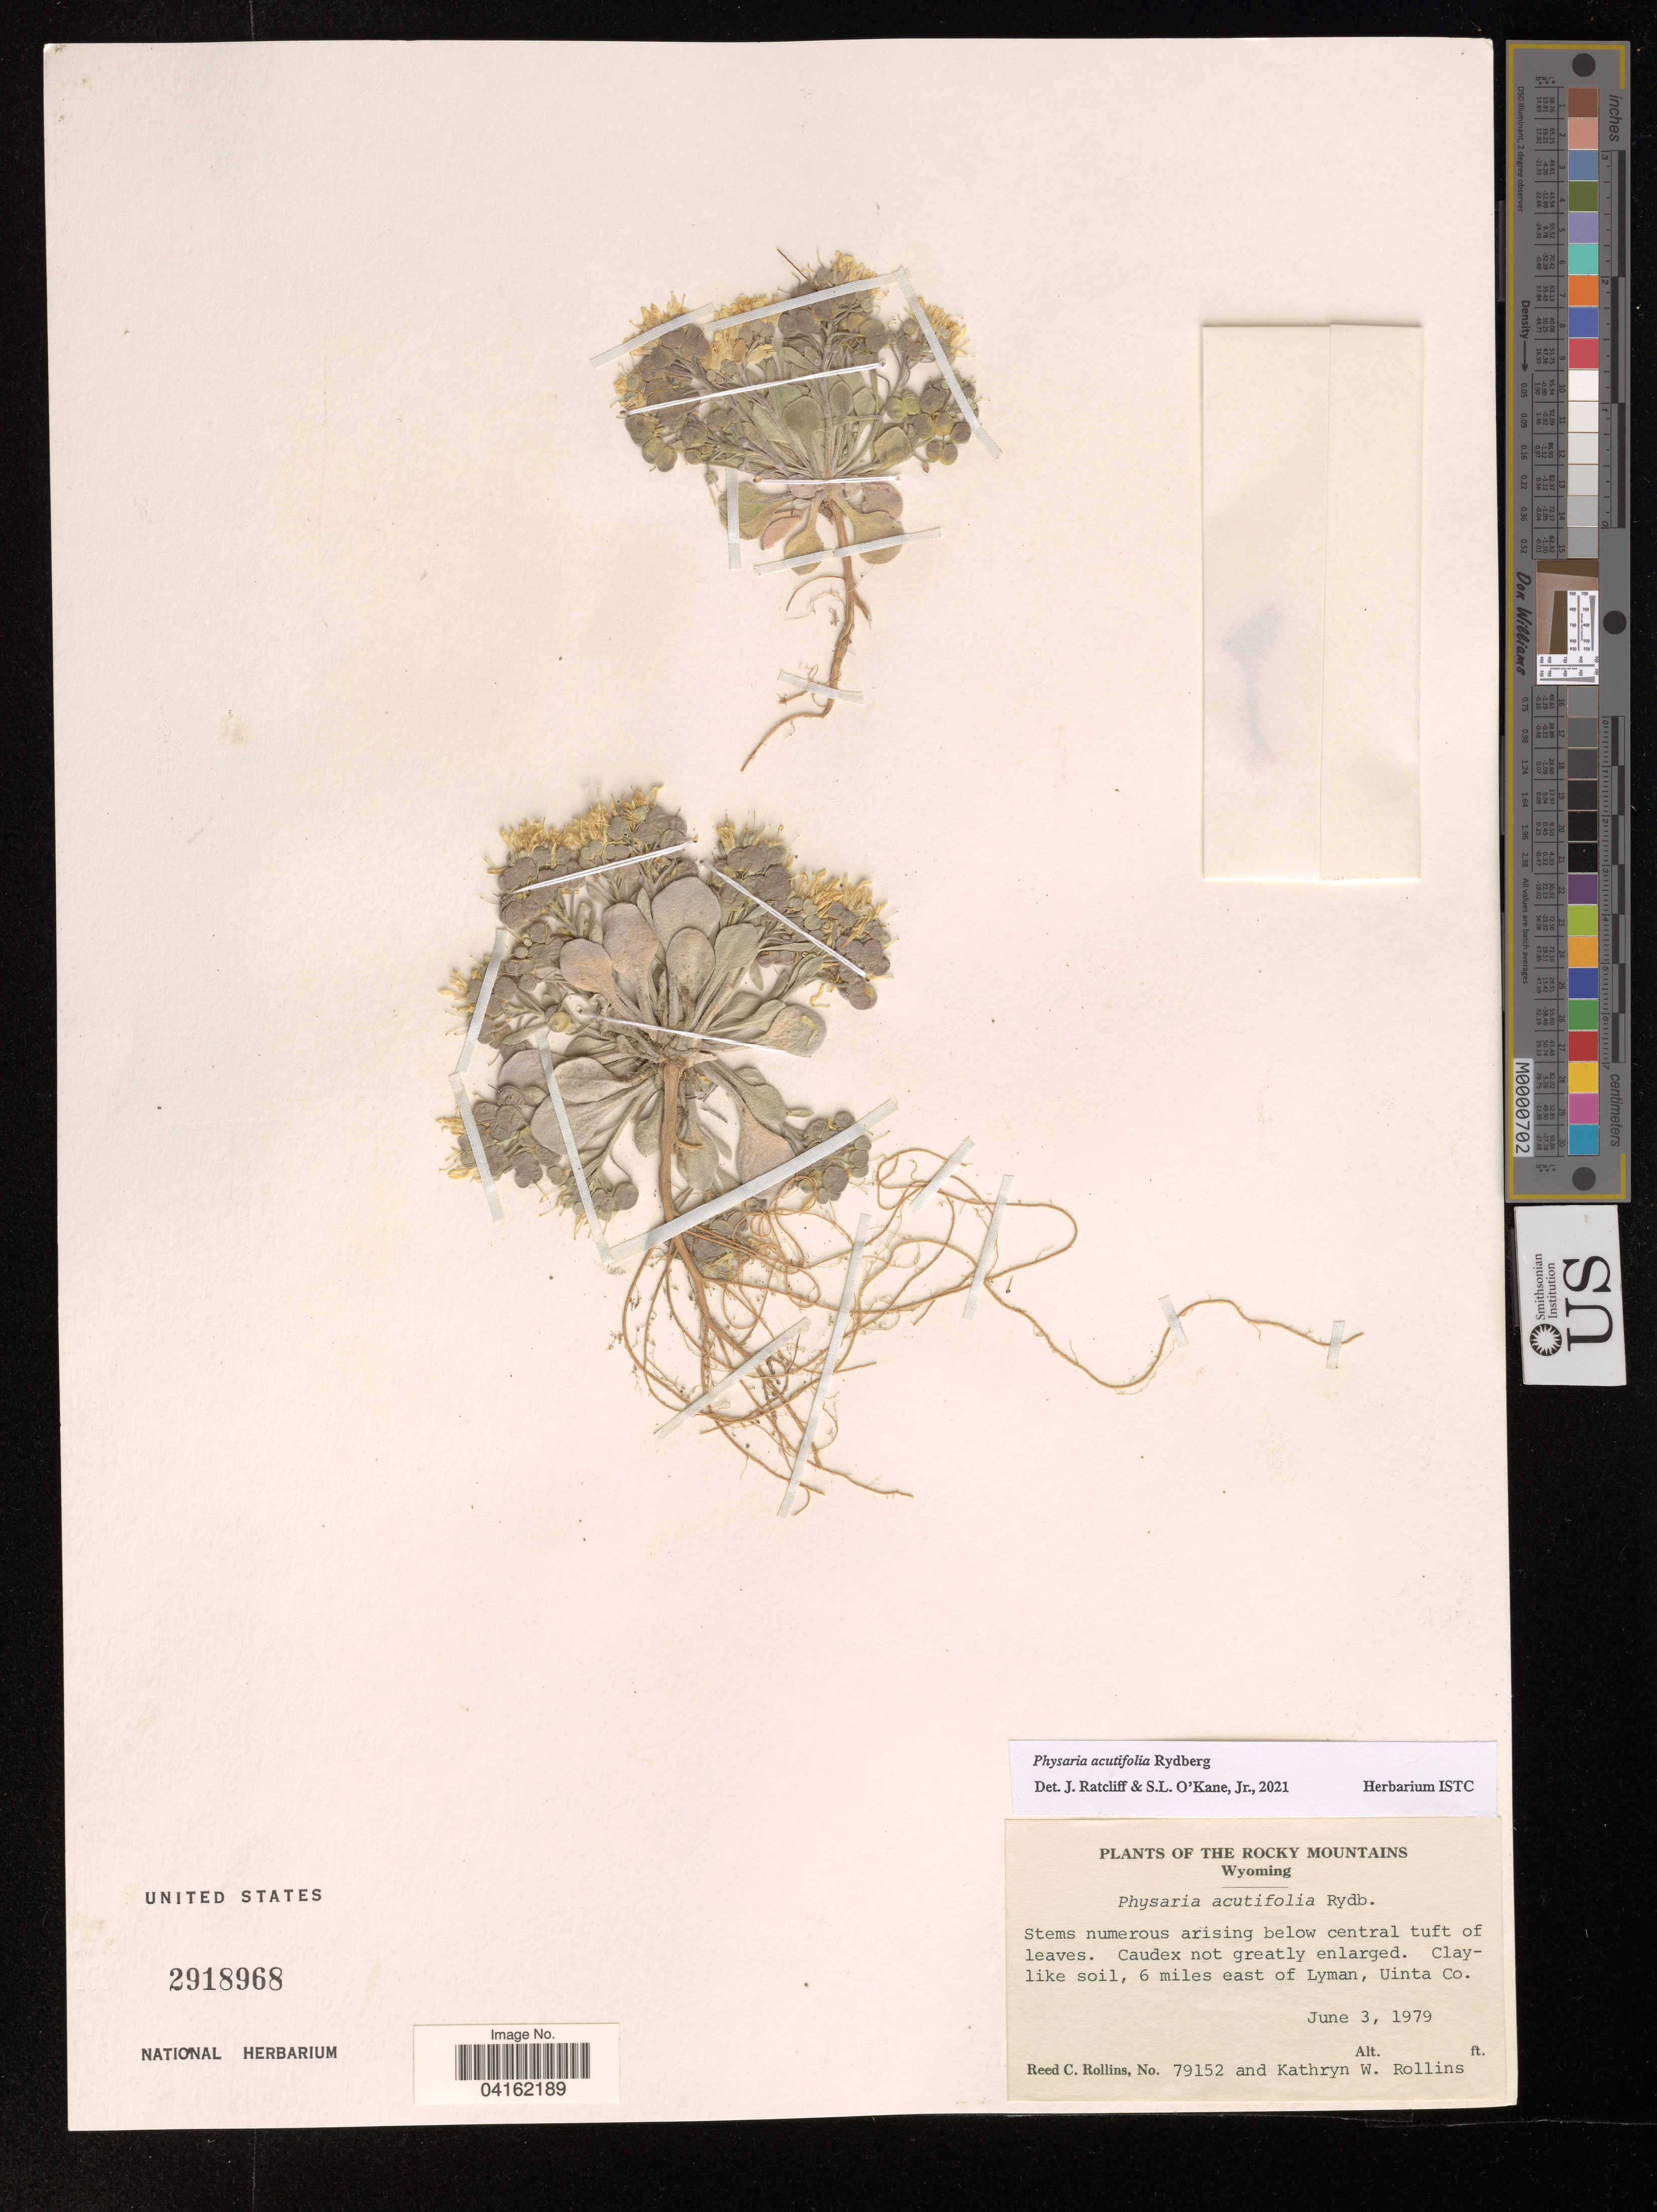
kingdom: Plantae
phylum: Tracheophyta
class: Magnoliopsida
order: Brassicales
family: Brassicaceae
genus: Physaria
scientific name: Physaria acutifolia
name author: Rydb.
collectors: R. C. Rollins & K. W. Rollins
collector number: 79152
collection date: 1979-06-03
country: United States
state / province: Wyoming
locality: The Rocky Mountains. 6 miles east of Lyman, Uinta Co.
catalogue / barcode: US 2918968